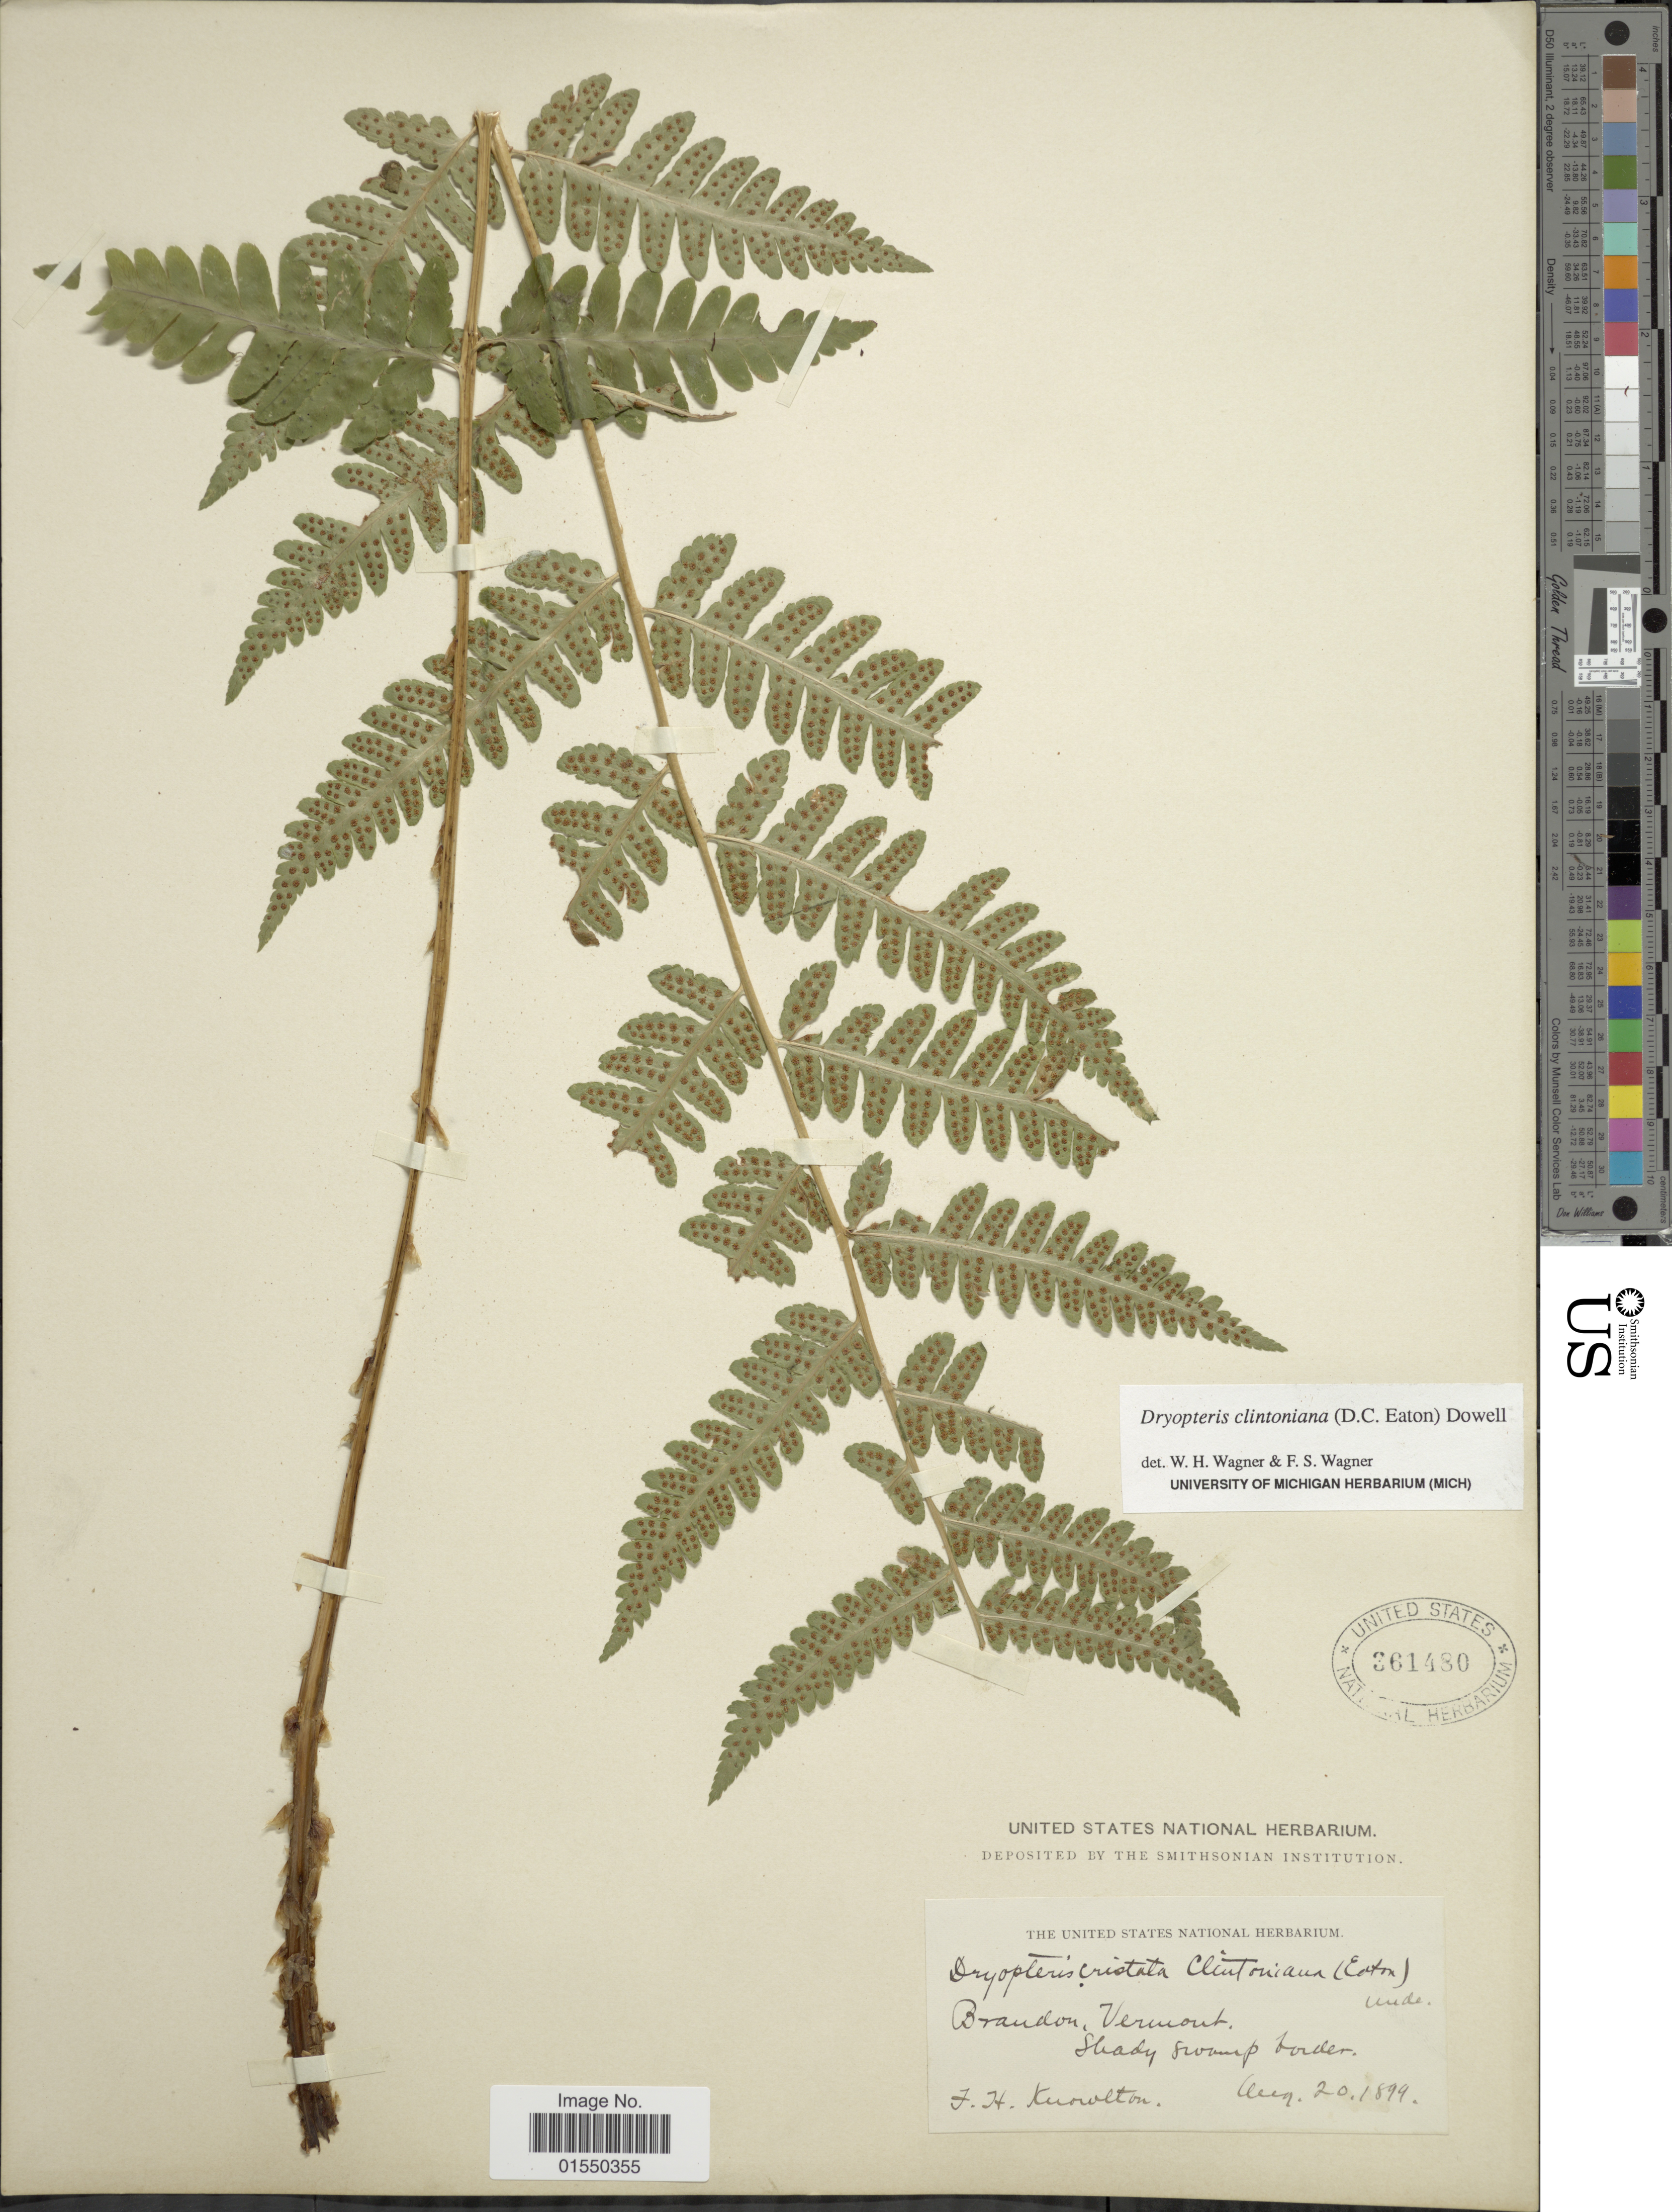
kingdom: Plantae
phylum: Tracheophyta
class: Polypodiopsida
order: Polypodiales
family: Dryopteridaceae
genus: Dryopteris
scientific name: Dryopteris clintoniana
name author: (D.C. Eaton) Dowell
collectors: F. B. Knowlton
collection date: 1899-08-20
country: United States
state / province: Vermont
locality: Brandon, Vermont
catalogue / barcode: US 361480